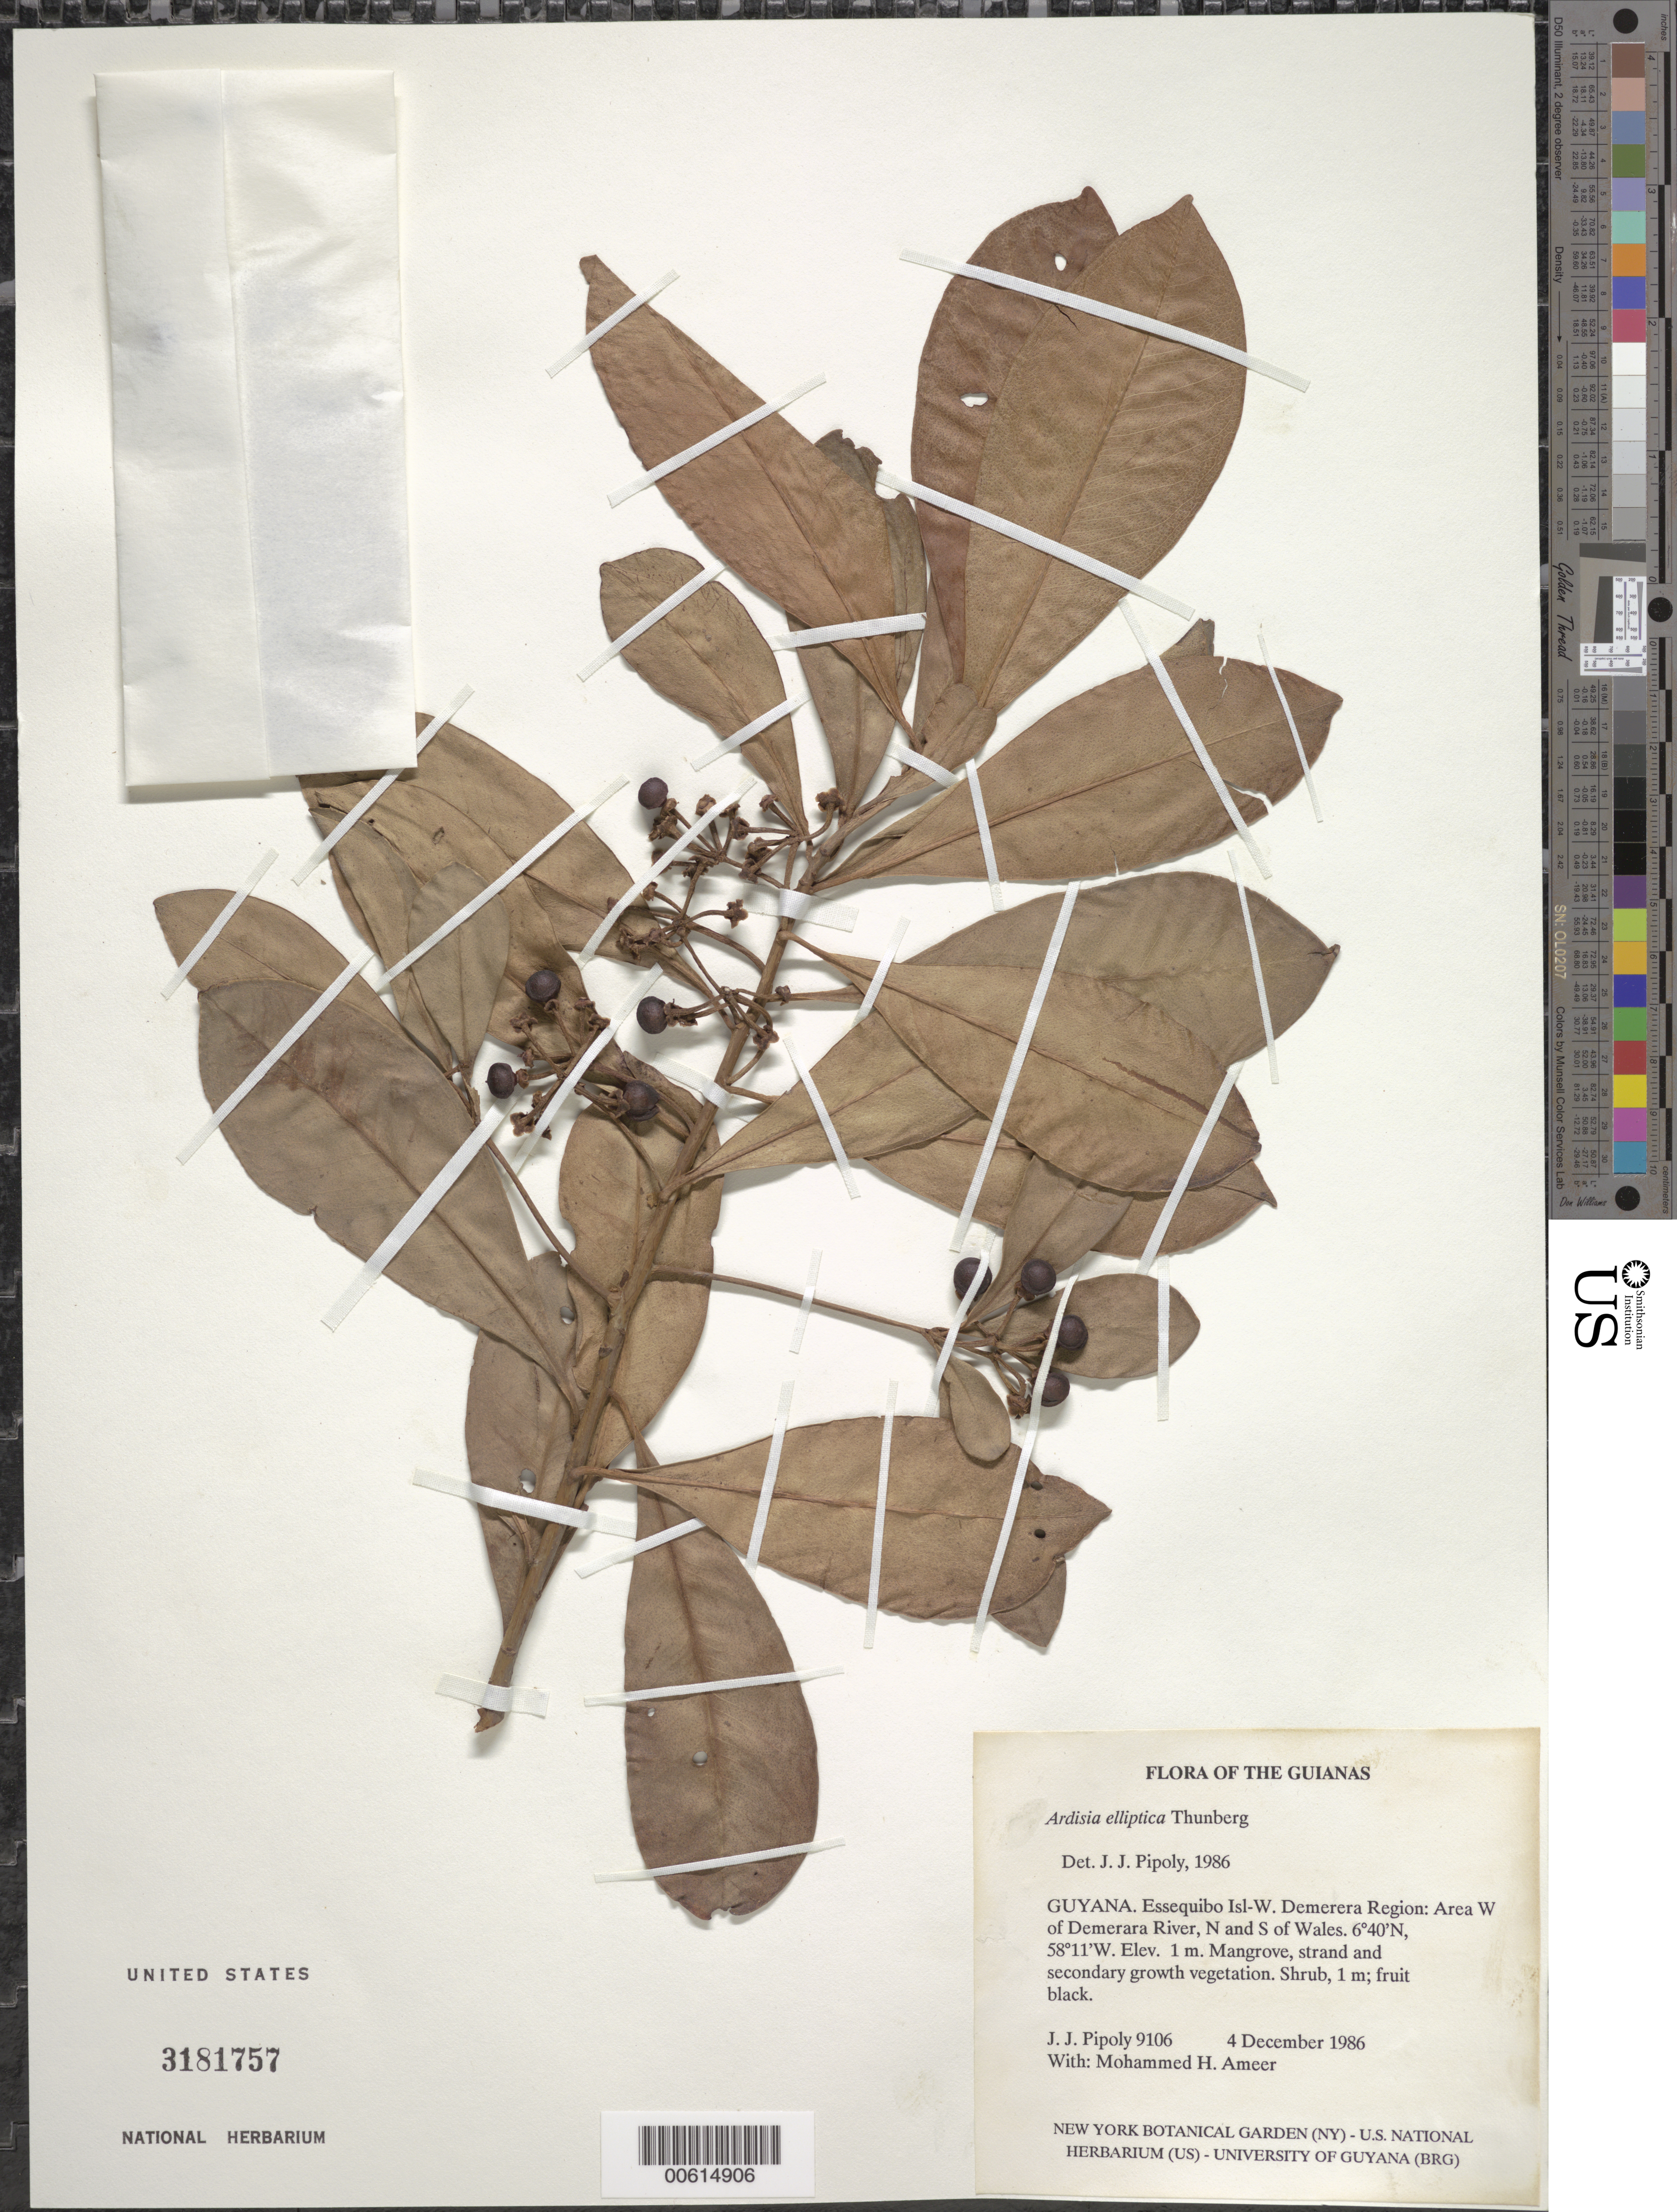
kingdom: Plantae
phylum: Tracheophyta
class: Magnoliopsida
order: Ericales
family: Primulaceae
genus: Ardisia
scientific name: Ardisia elliptica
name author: Thunb.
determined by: Pipoly, J. J., III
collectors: J. J. Pipoly & M. Ameer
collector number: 9106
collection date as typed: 4 December 1986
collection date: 1986-12-04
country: Guyana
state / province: Essequibo Isl-W. Demerara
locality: Area W of Demerara River, N and S of Wales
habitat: Mangrove, strand and secondary growth vegetation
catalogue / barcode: US 3181757